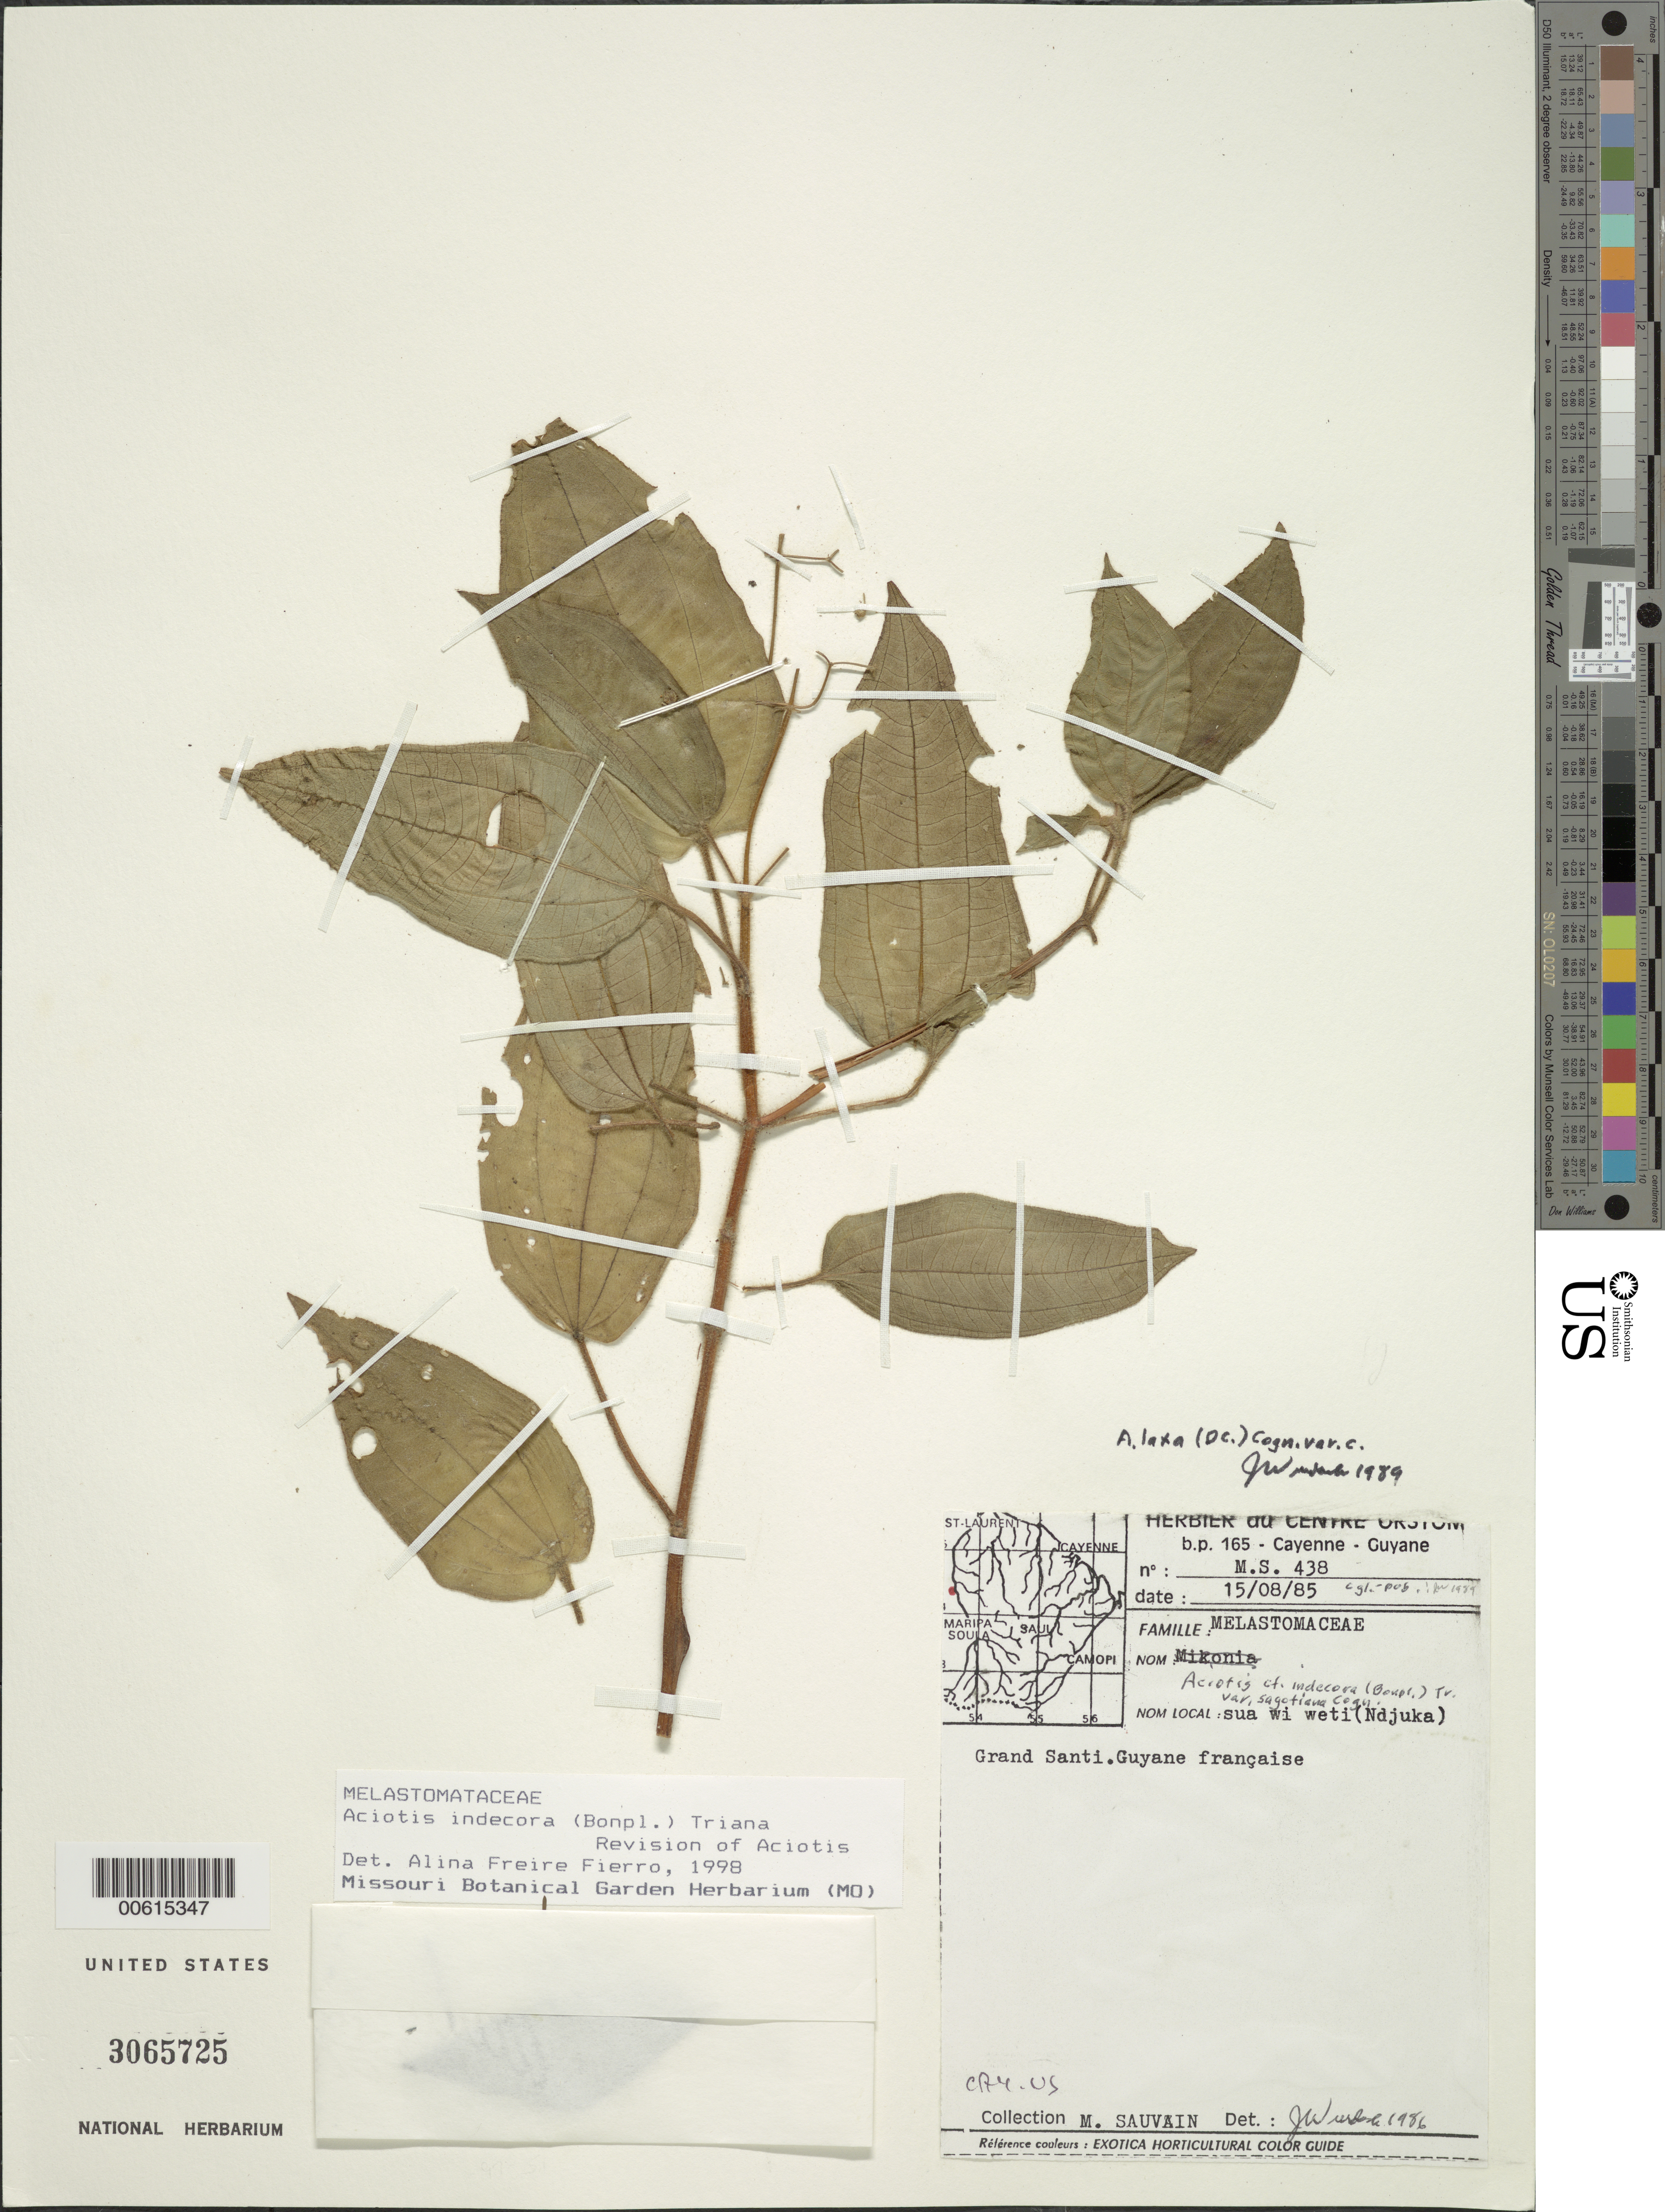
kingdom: Plantae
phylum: Tracheophyta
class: Magnoliopsida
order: Myrtales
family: Melastomataceae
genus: Aciotis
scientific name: Aciotis indecora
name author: (Bonpl.) Triana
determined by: Freire-Fierro, A.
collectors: M. Sauvain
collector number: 438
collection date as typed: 15-Aug-85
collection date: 1985-08-15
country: French Guiana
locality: Grand Santi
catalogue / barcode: US 3065725